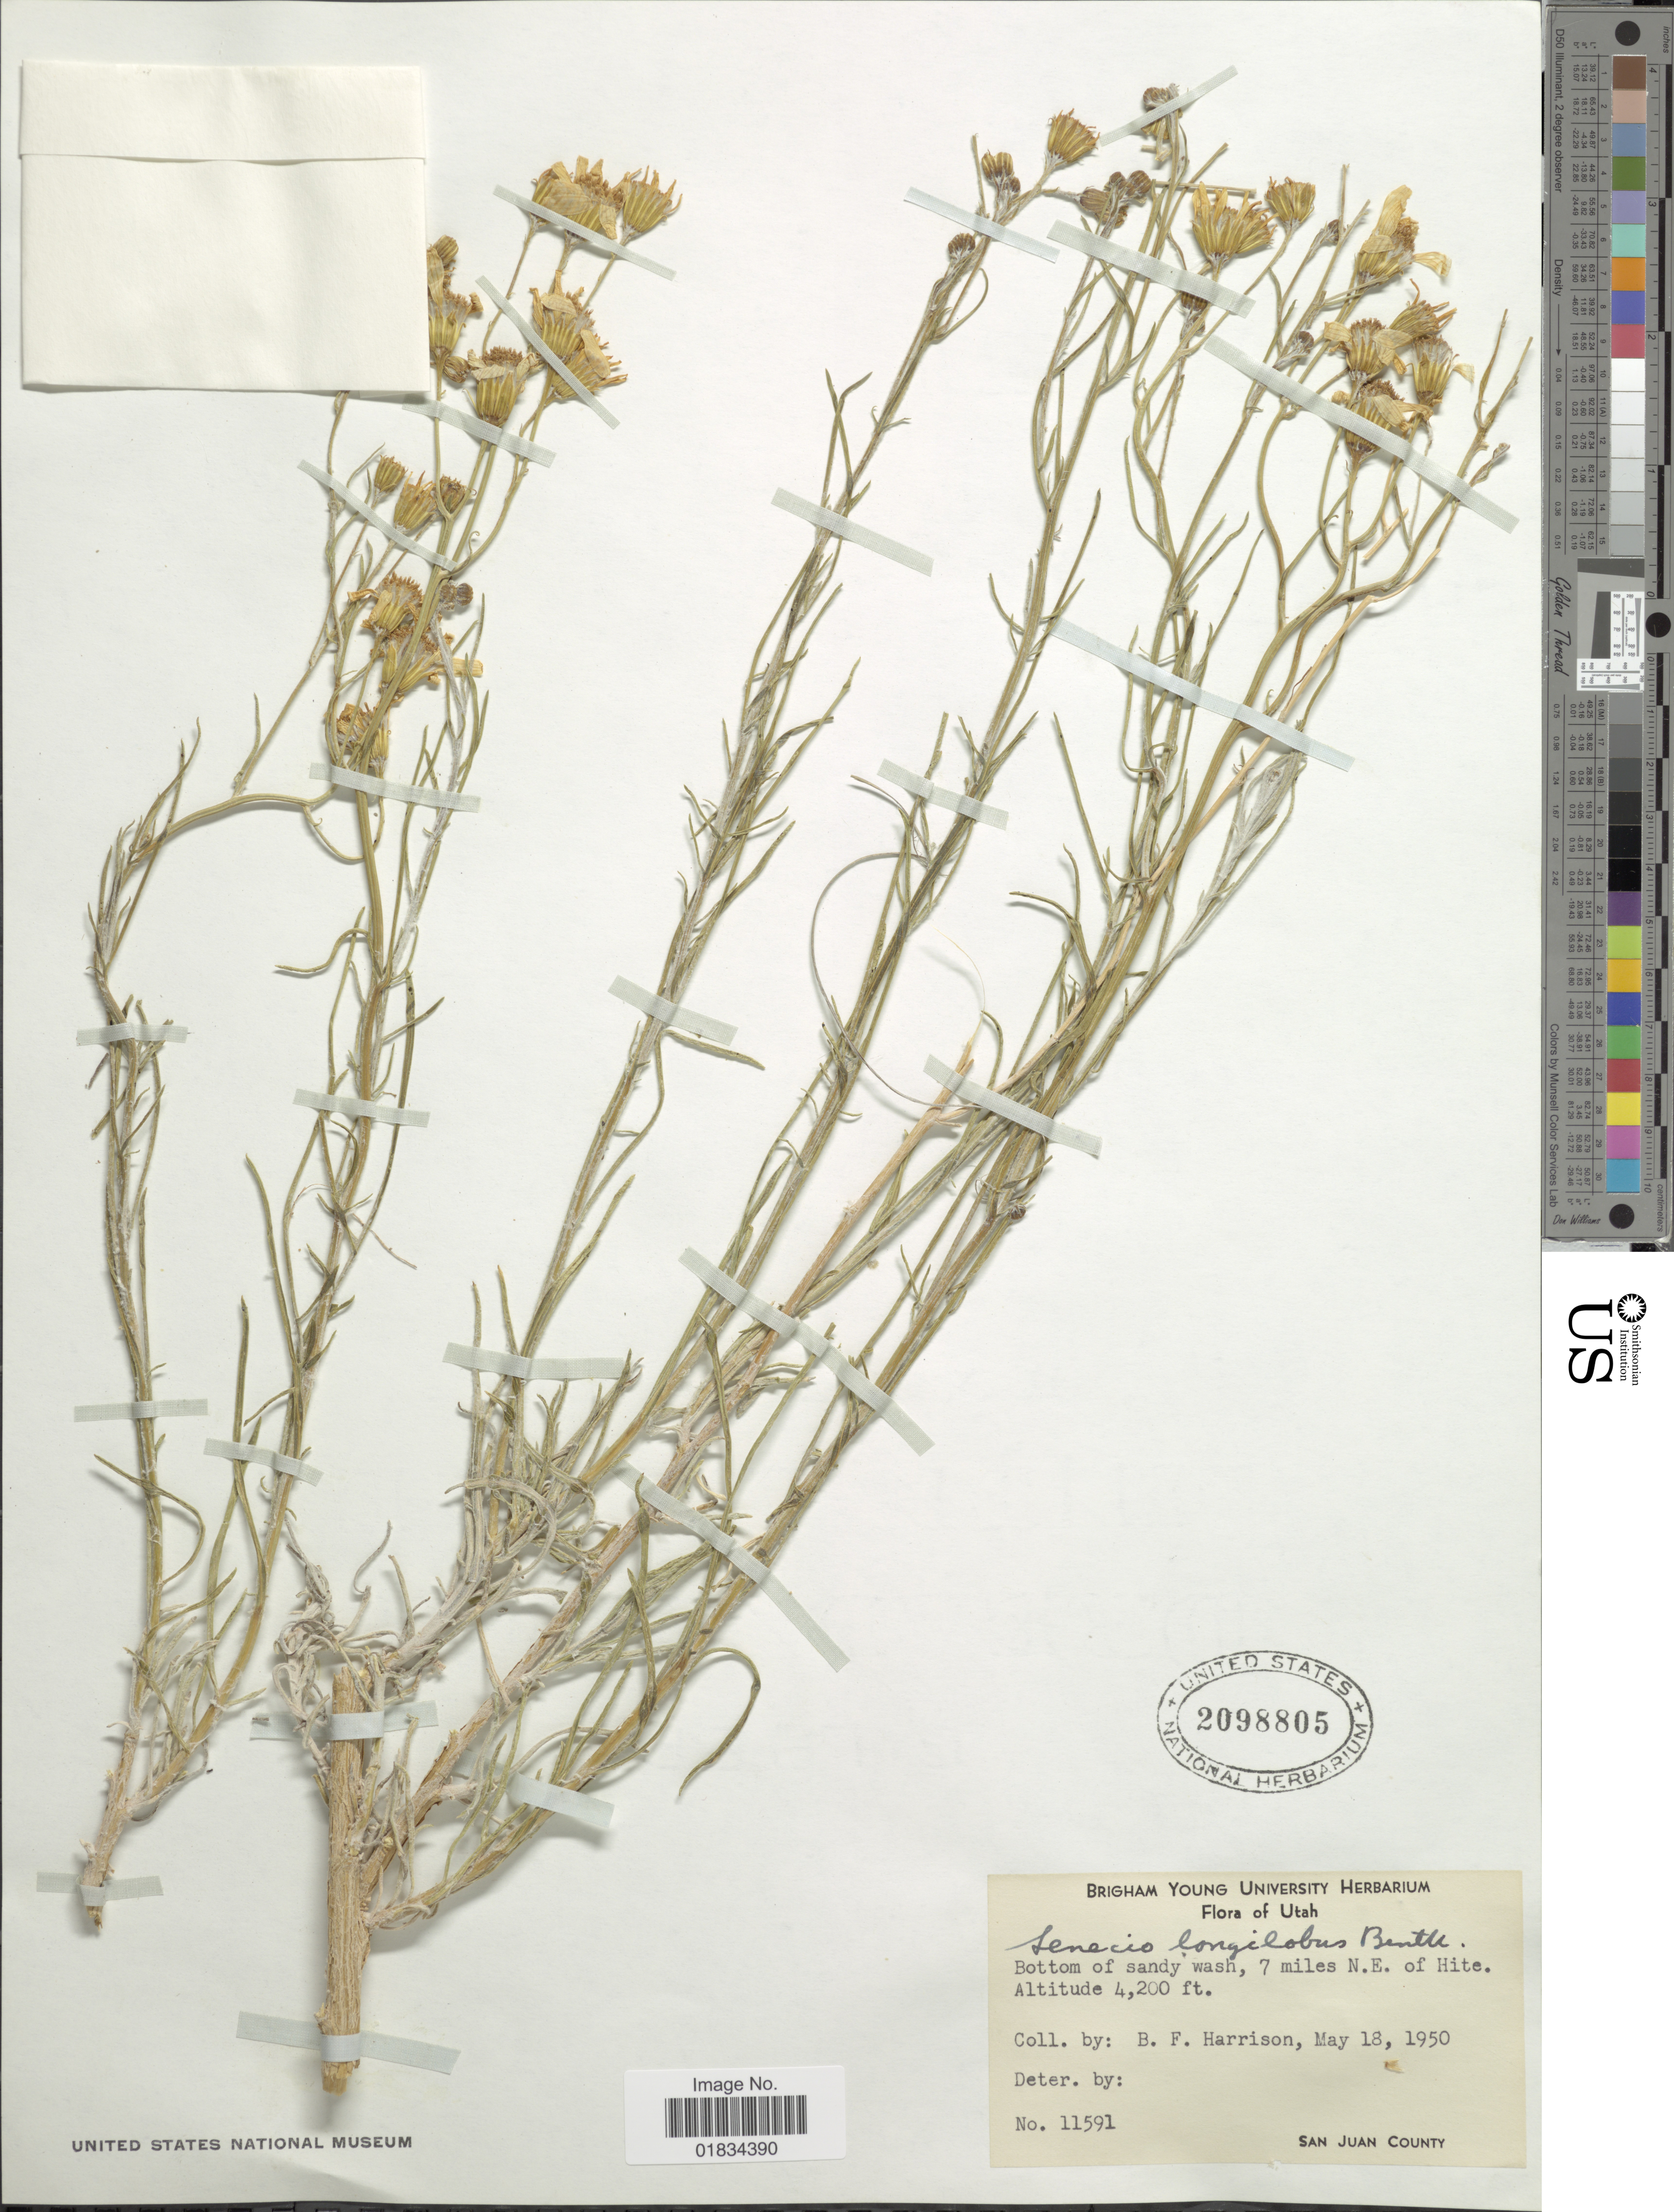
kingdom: Plantae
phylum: Tracheophyta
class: Magnoliopsida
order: Asterales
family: Asteraceae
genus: Senecio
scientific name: Senecio flaccidus var. flaccidus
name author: Less.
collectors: B. F. Harrison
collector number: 11591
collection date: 1950-05-18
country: United States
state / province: Utah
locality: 7 miles N.E. of Hite. San Juan County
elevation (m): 1280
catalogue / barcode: US 2098805